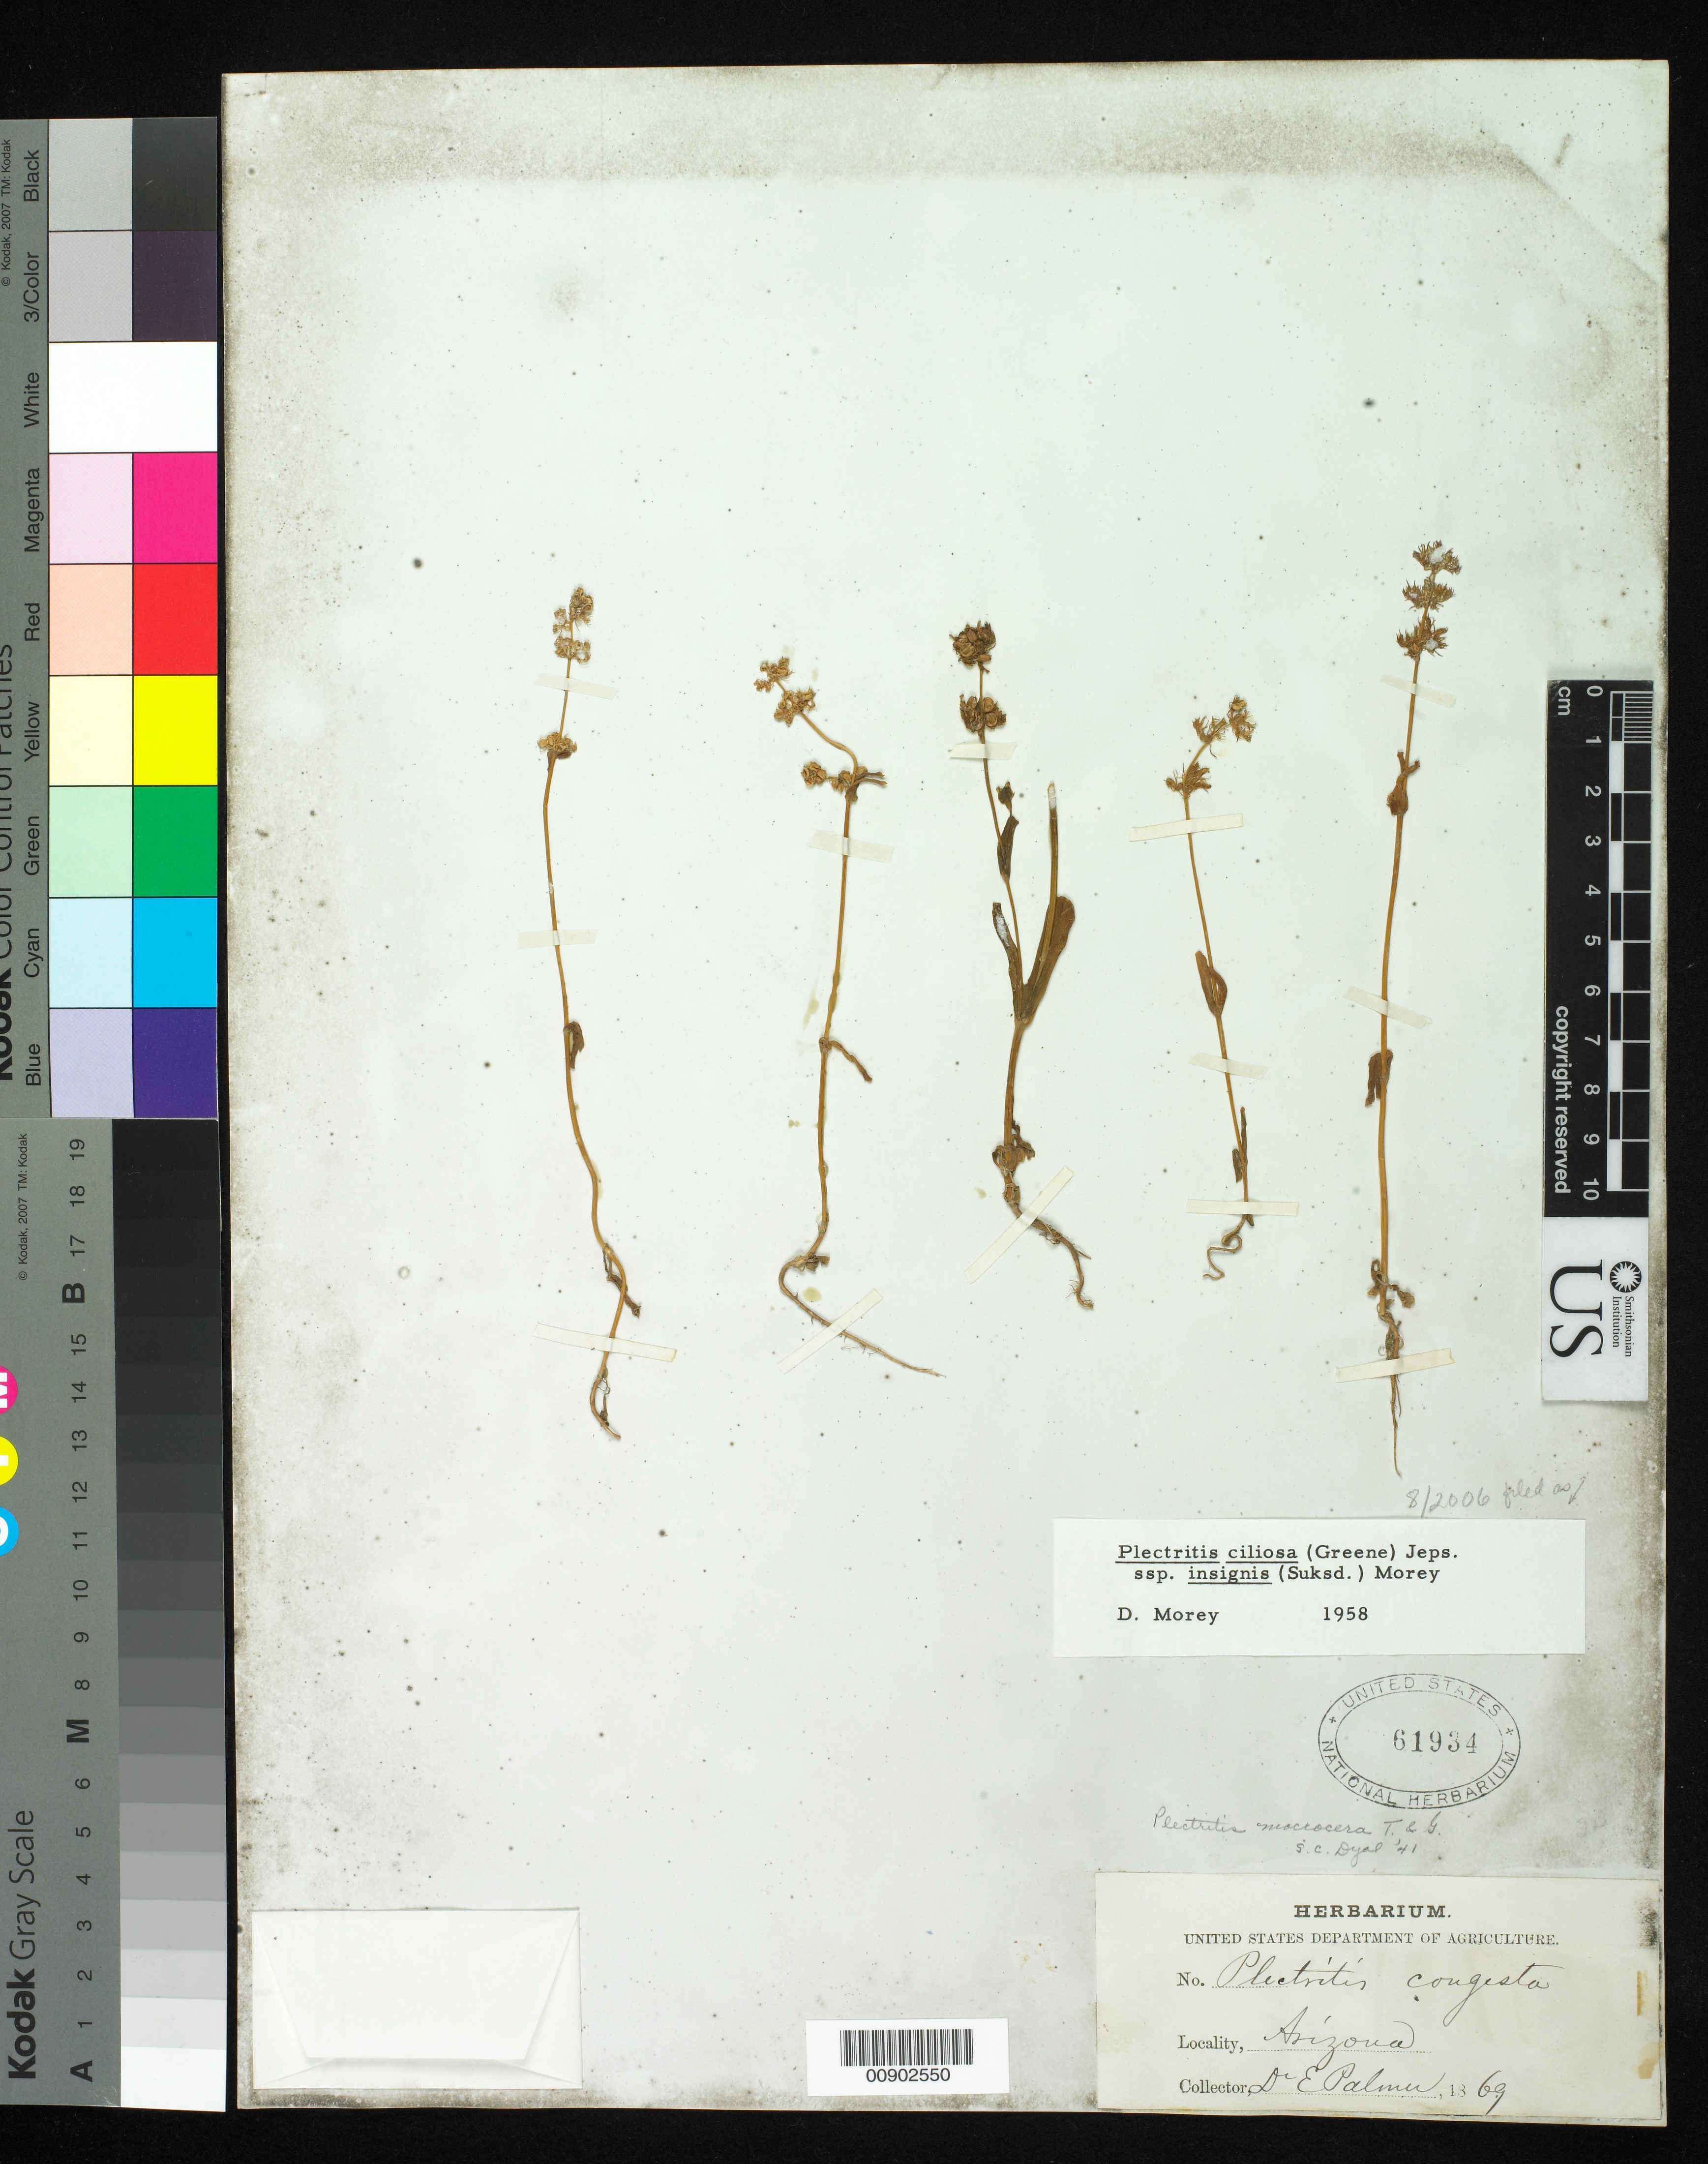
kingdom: Plantae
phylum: Tracheophyta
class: Magnoliopsida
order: Dipsacales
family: Caprifoliaceae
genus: Plectritis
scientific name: Plectritis ciliosa subsp. insignis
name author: (Suksd.) Morey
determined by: Morey, D. H.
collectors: E. Palmer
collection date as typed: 1869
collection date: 1869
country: United States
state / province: Arizona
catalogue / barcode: US 61934